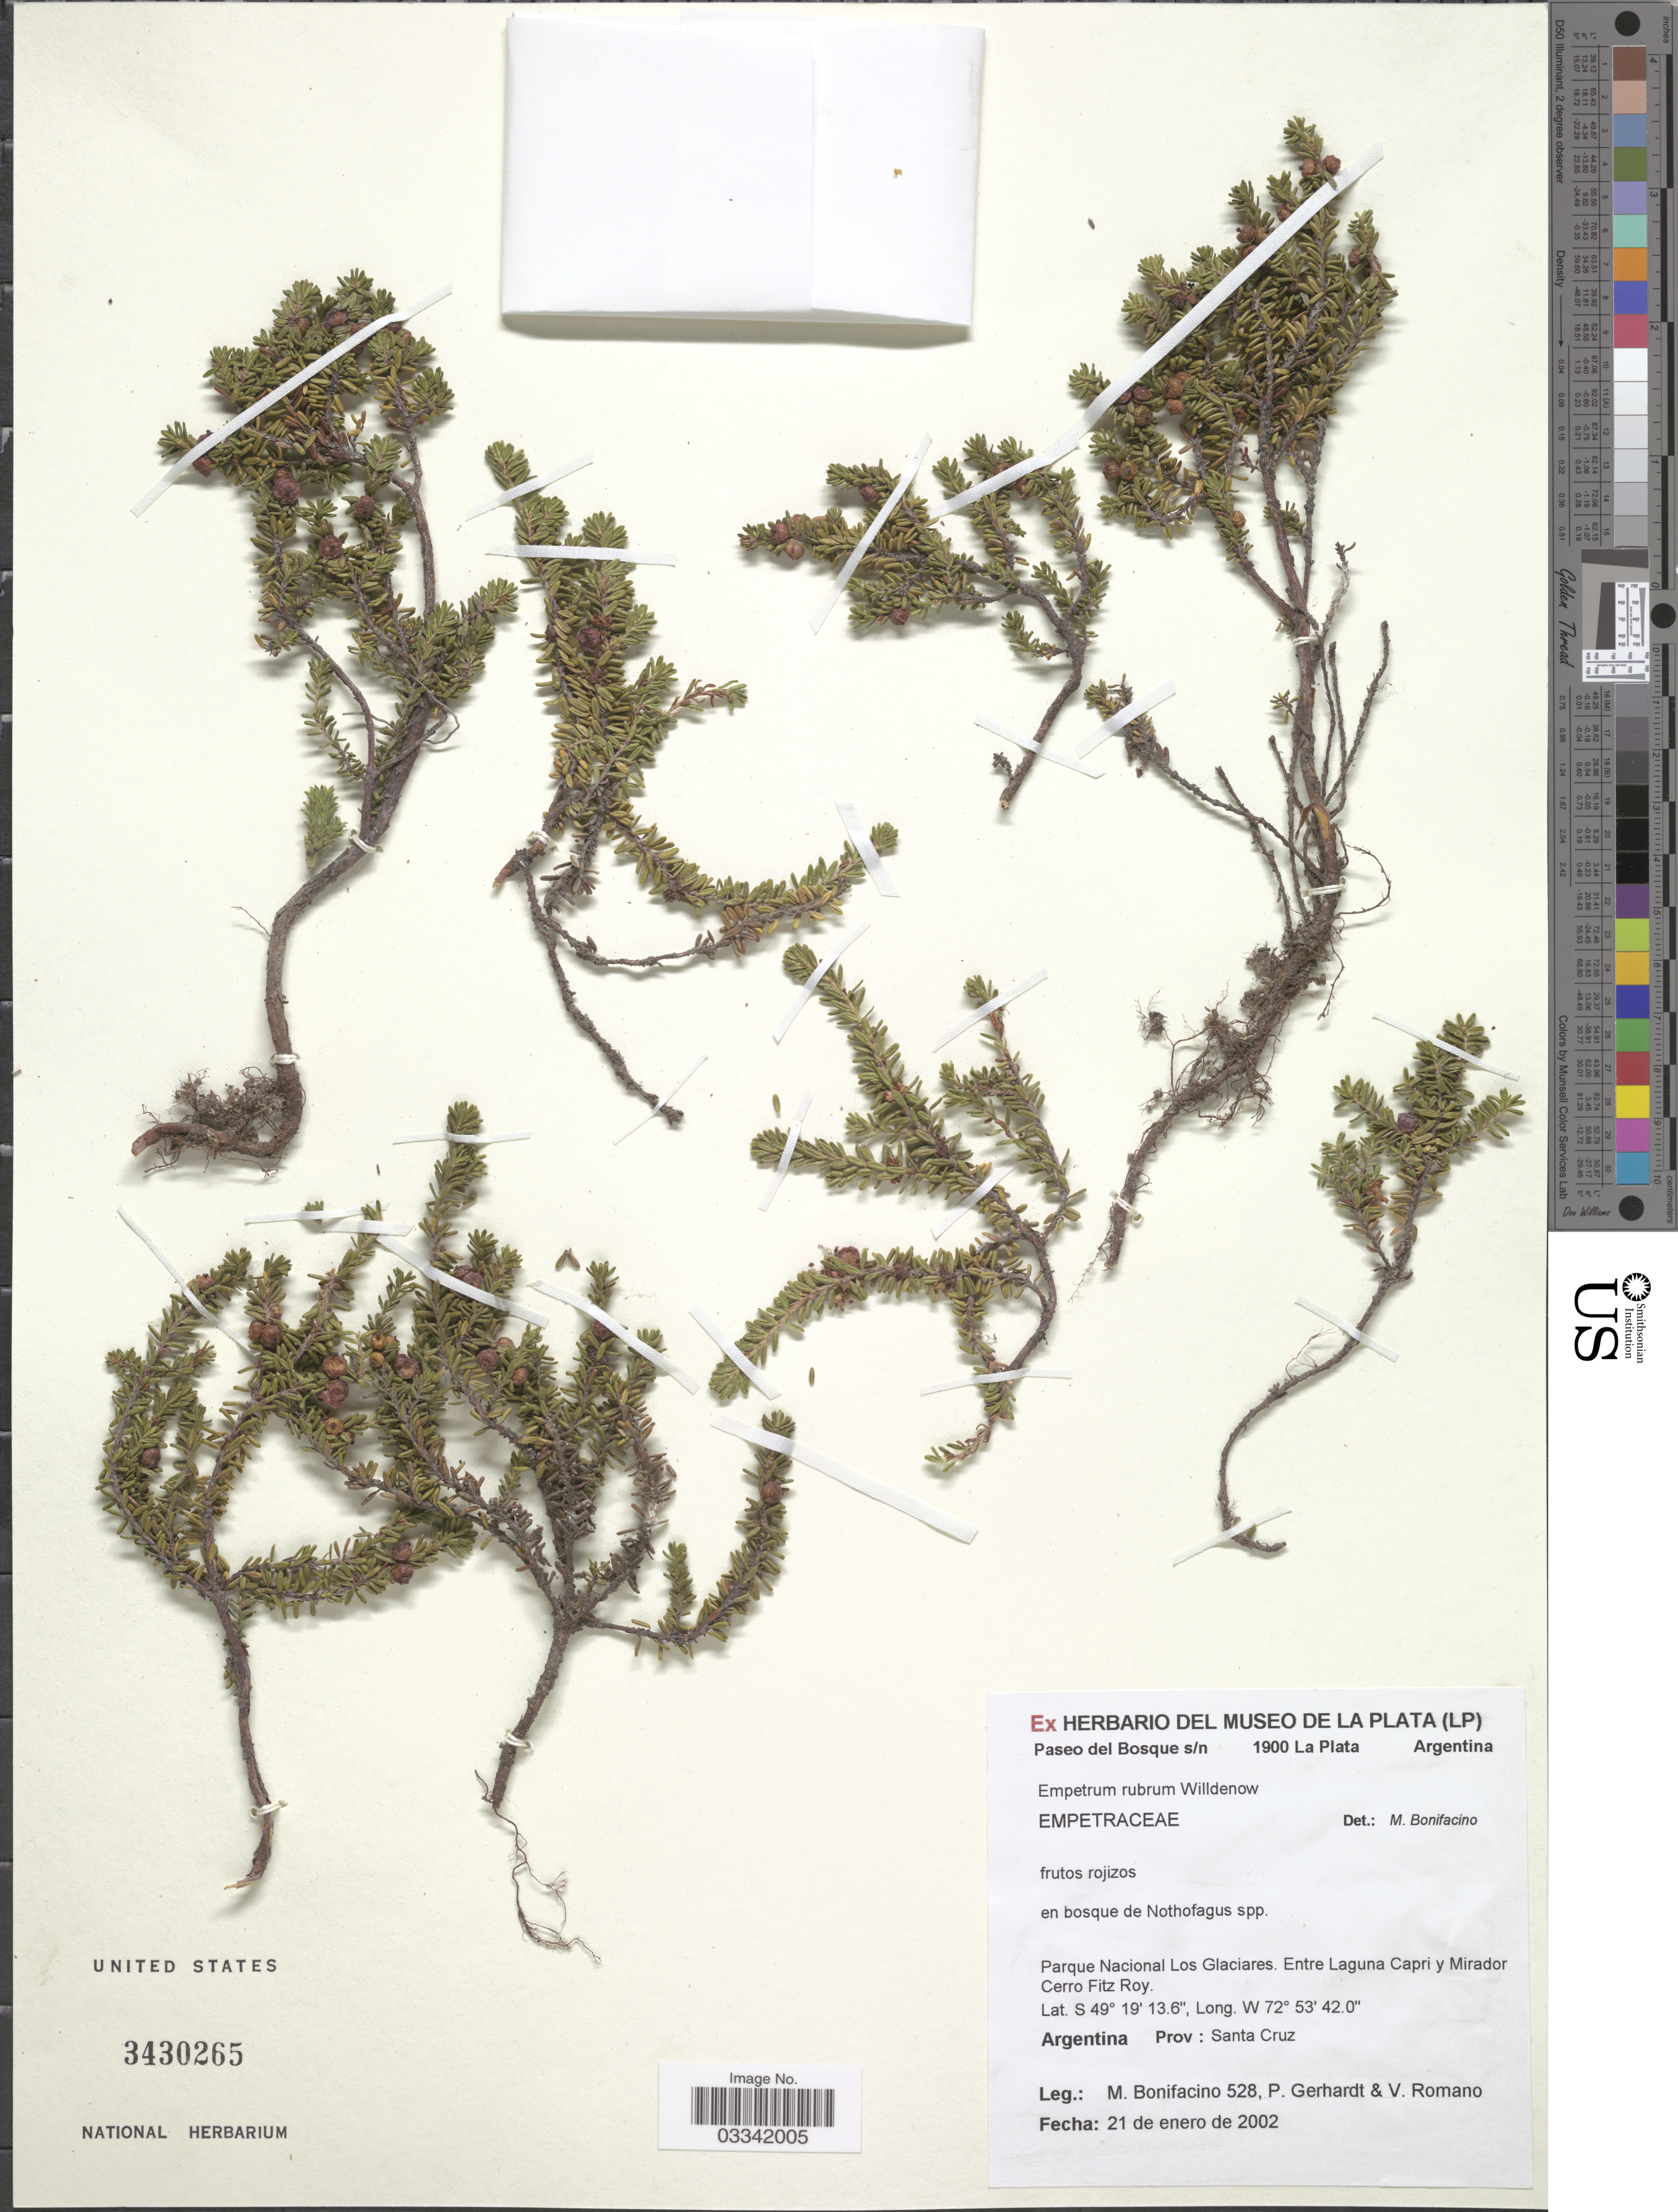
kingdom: Plantae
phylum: Tracheophyta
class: Magnoliopsida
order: Ericales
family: Ericaceae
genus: Empetrum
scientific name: Empetrum rubrum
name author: Vahl ex Willd.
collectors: M. Bonifacino, P. Gerhardt & V. Romano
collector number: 0528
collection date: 2002-01-21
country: Argentina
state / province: Santa Cruz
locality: Parque Nacional Los Glaciares. Entre Laguna Capri y Mirador Cerro Fitz Roy.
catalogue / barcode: US 3430265